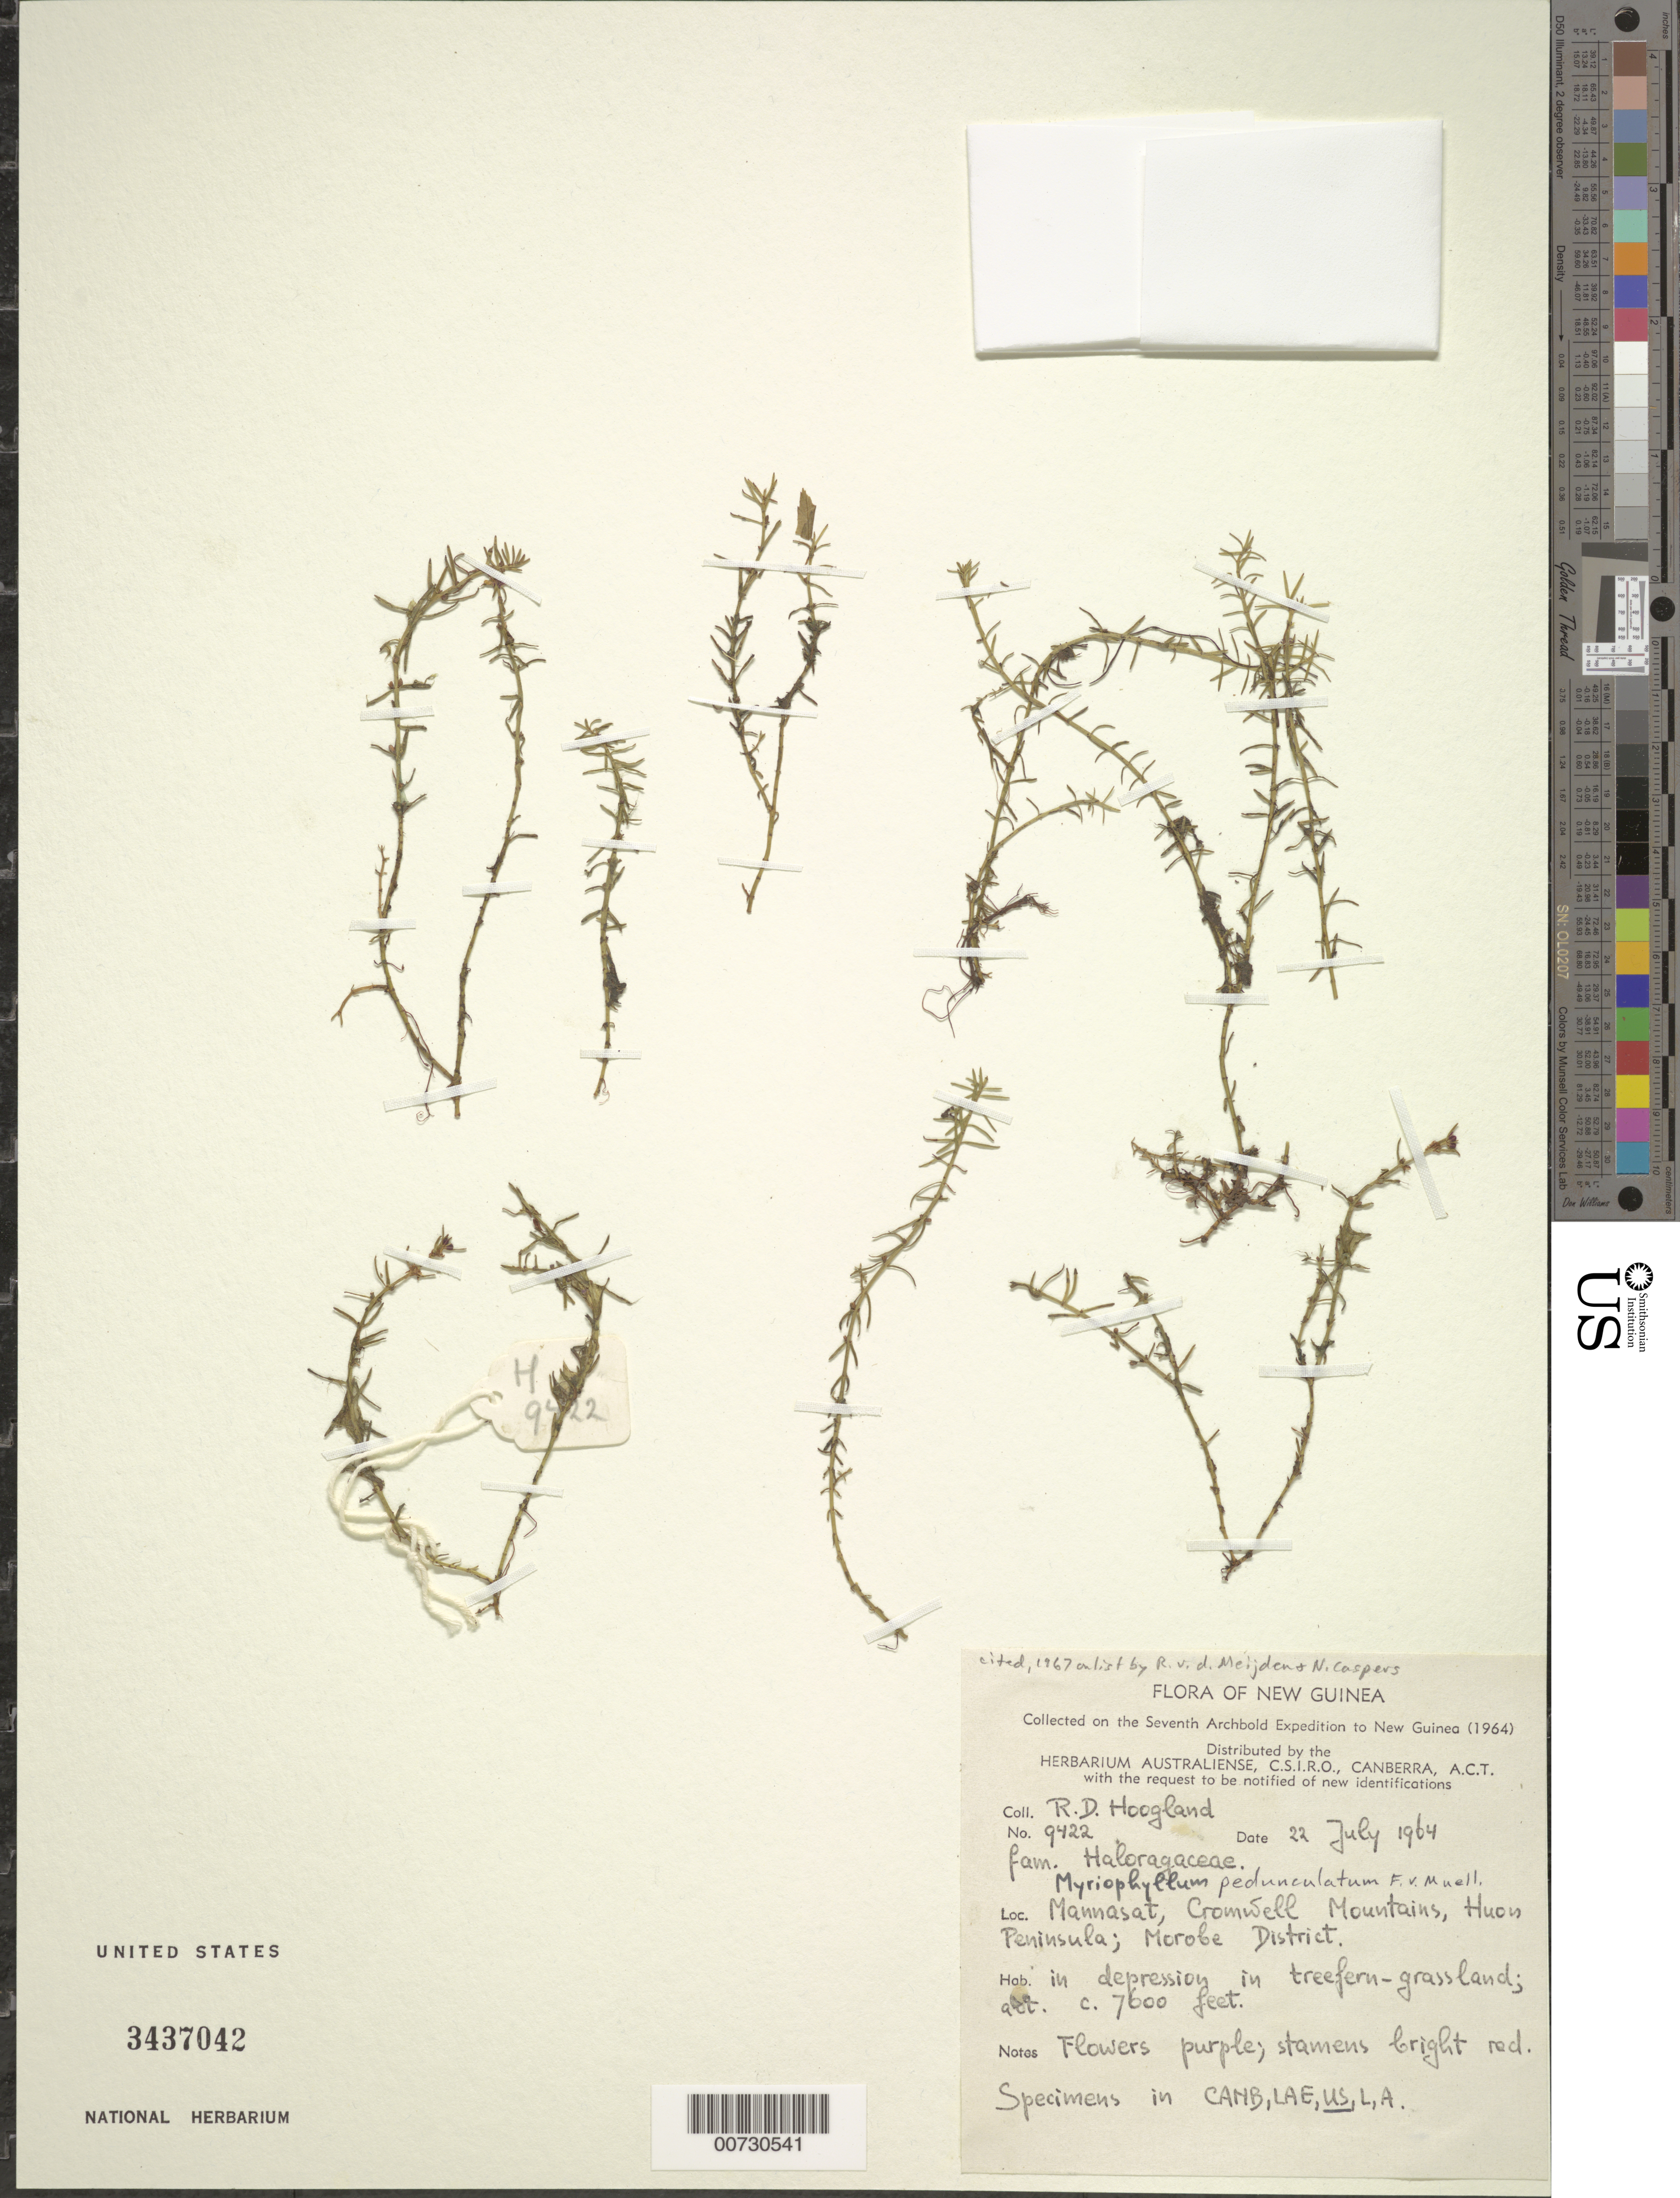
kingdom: Plantae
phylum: Tracheophyta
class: Magnoliopsida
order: Saxifragales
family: Haloragaceae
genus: Myriophyllum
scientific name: Myriophyllum pedunculatum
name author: Hook. f.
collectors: R. D. Hoogland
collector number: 9422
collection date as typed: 01 May 1964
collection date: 1964-05-01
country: Papua New Guinea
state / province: Morobe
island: New Guinea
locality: Mannasat, Cromwell Mtns., Huon Peninsula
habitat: in depression in treefern-grassland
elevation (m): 2316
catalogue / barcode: US 3437042